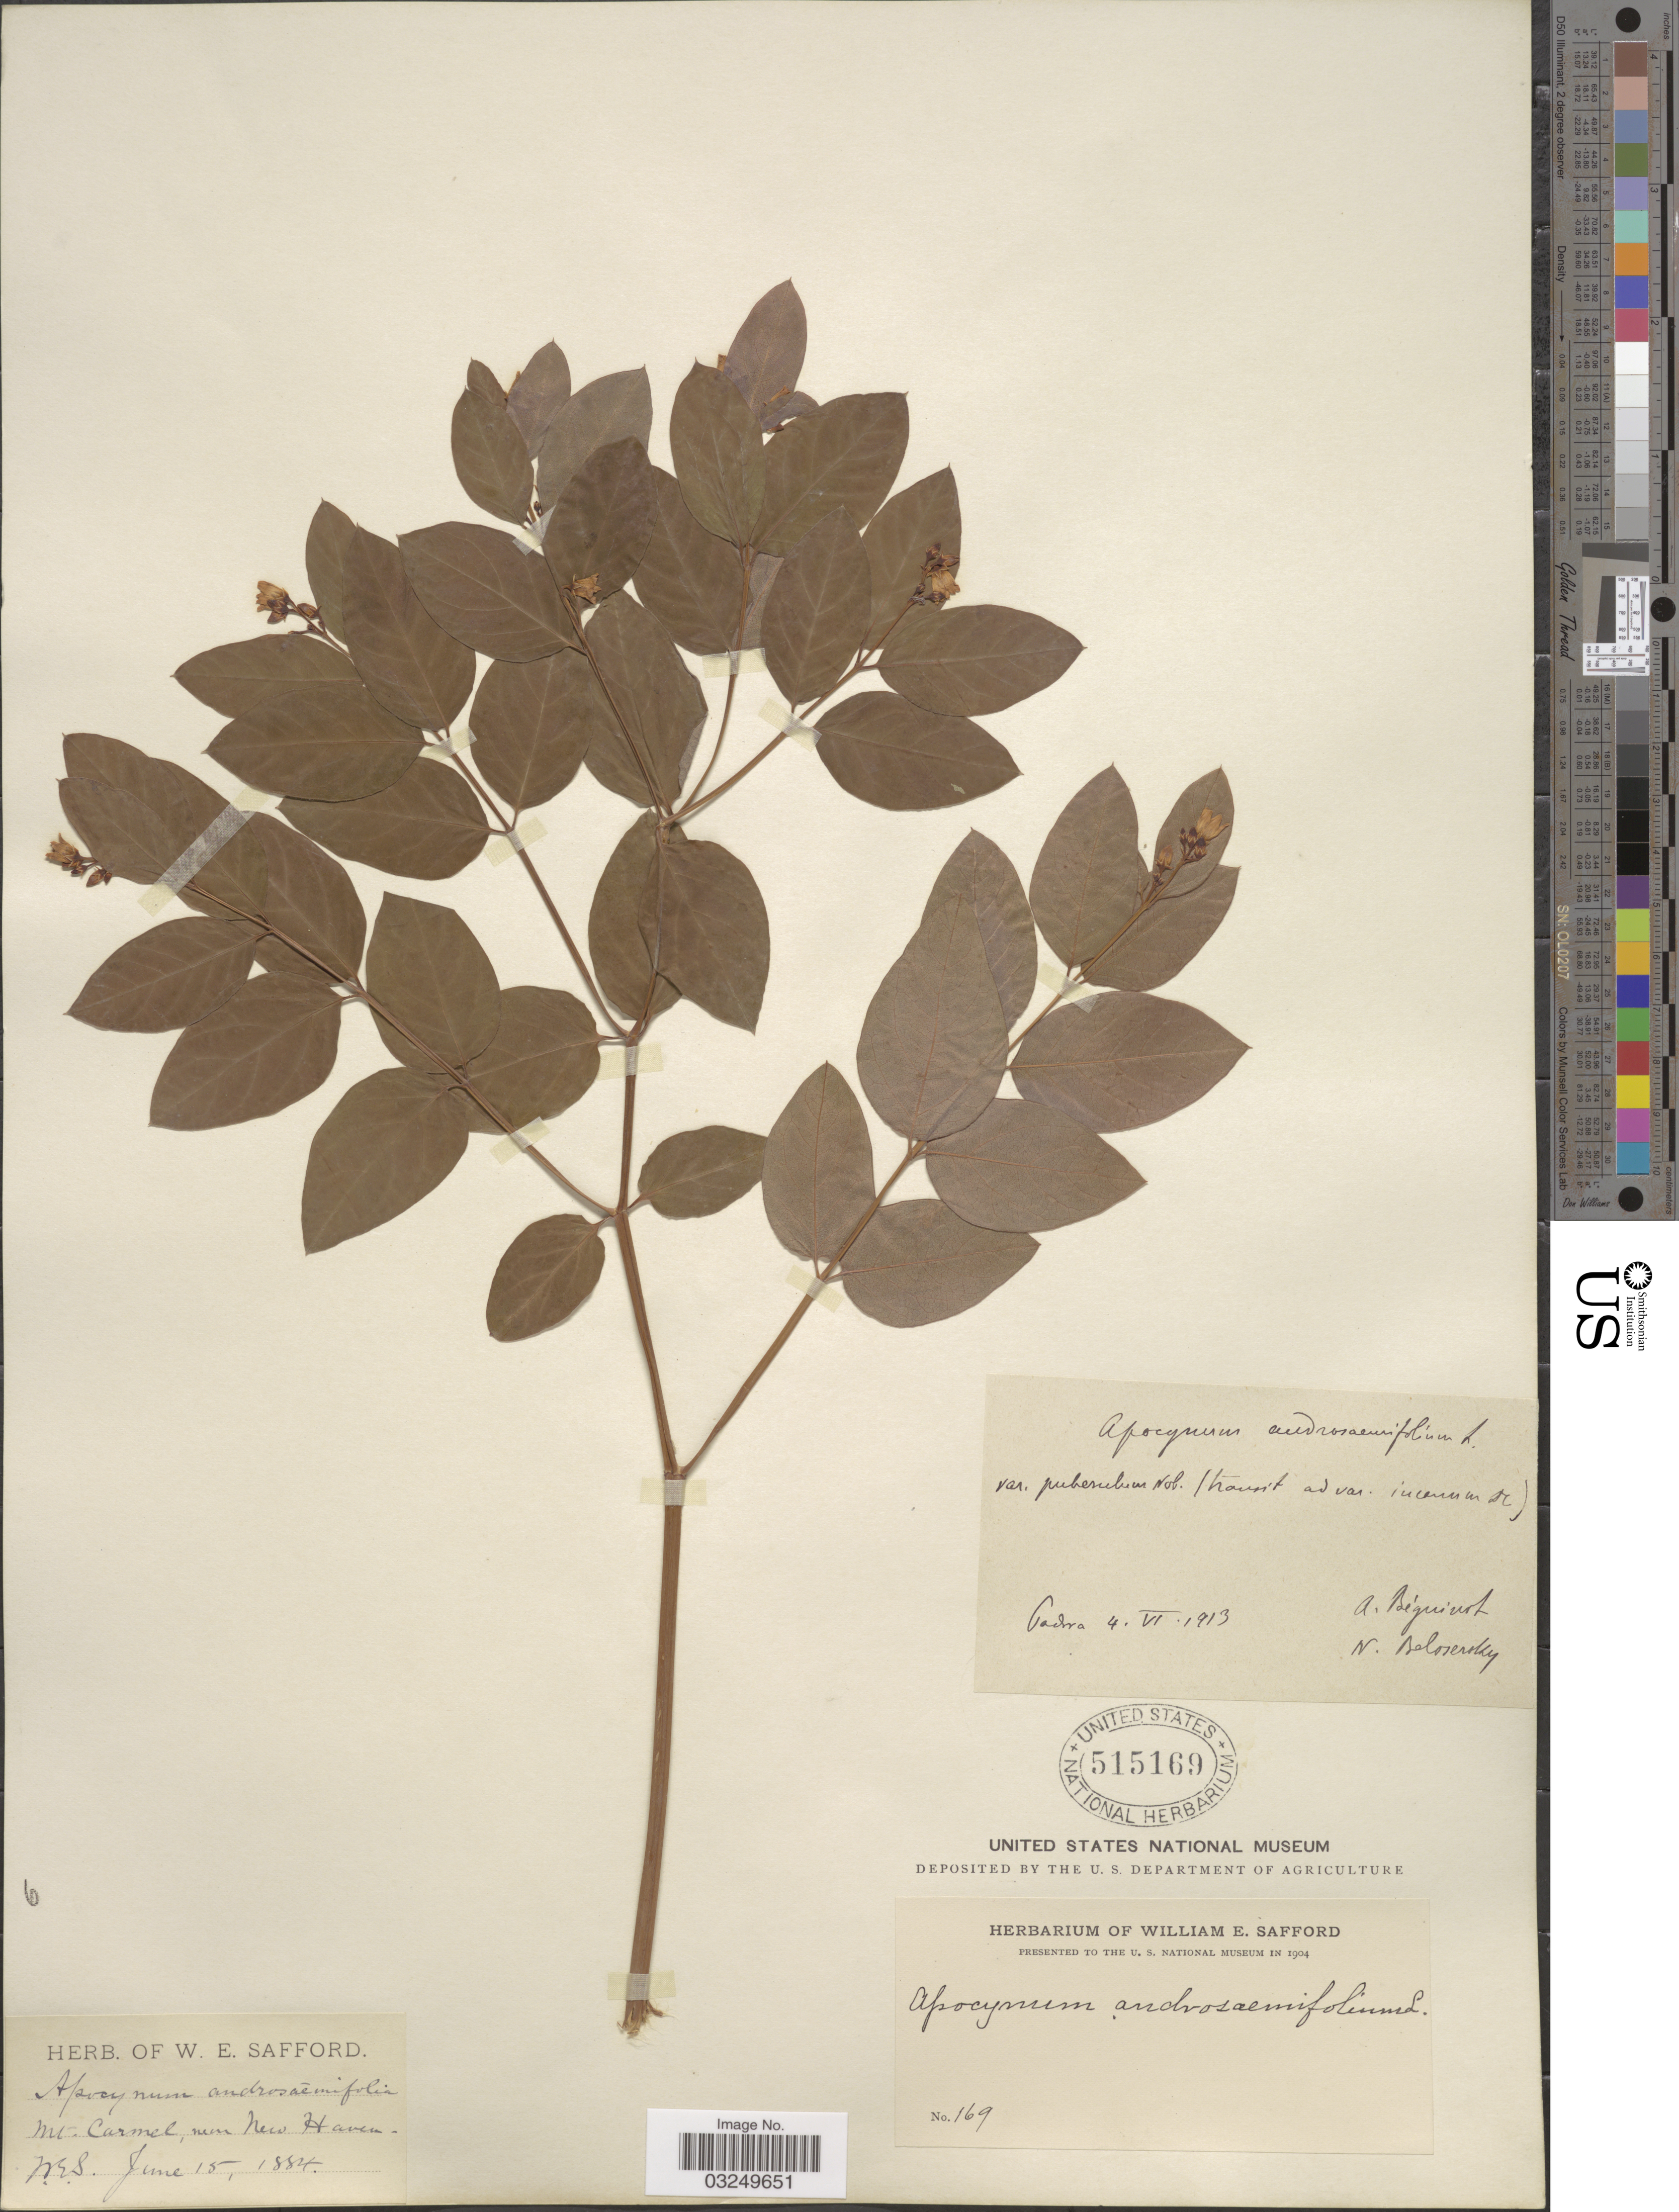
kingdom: Plantae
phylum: Tracheophyta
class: Magnoliopsida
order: Gentianales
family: Apocynaceae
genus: Apocynum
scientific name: Apocynum androsaemifolium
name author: L.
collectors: W. E. Safford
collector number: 169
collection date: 1884-06-15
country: United States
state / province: Connecticut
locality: Mt. Carmel, near New Haven.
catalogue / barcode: US 515169